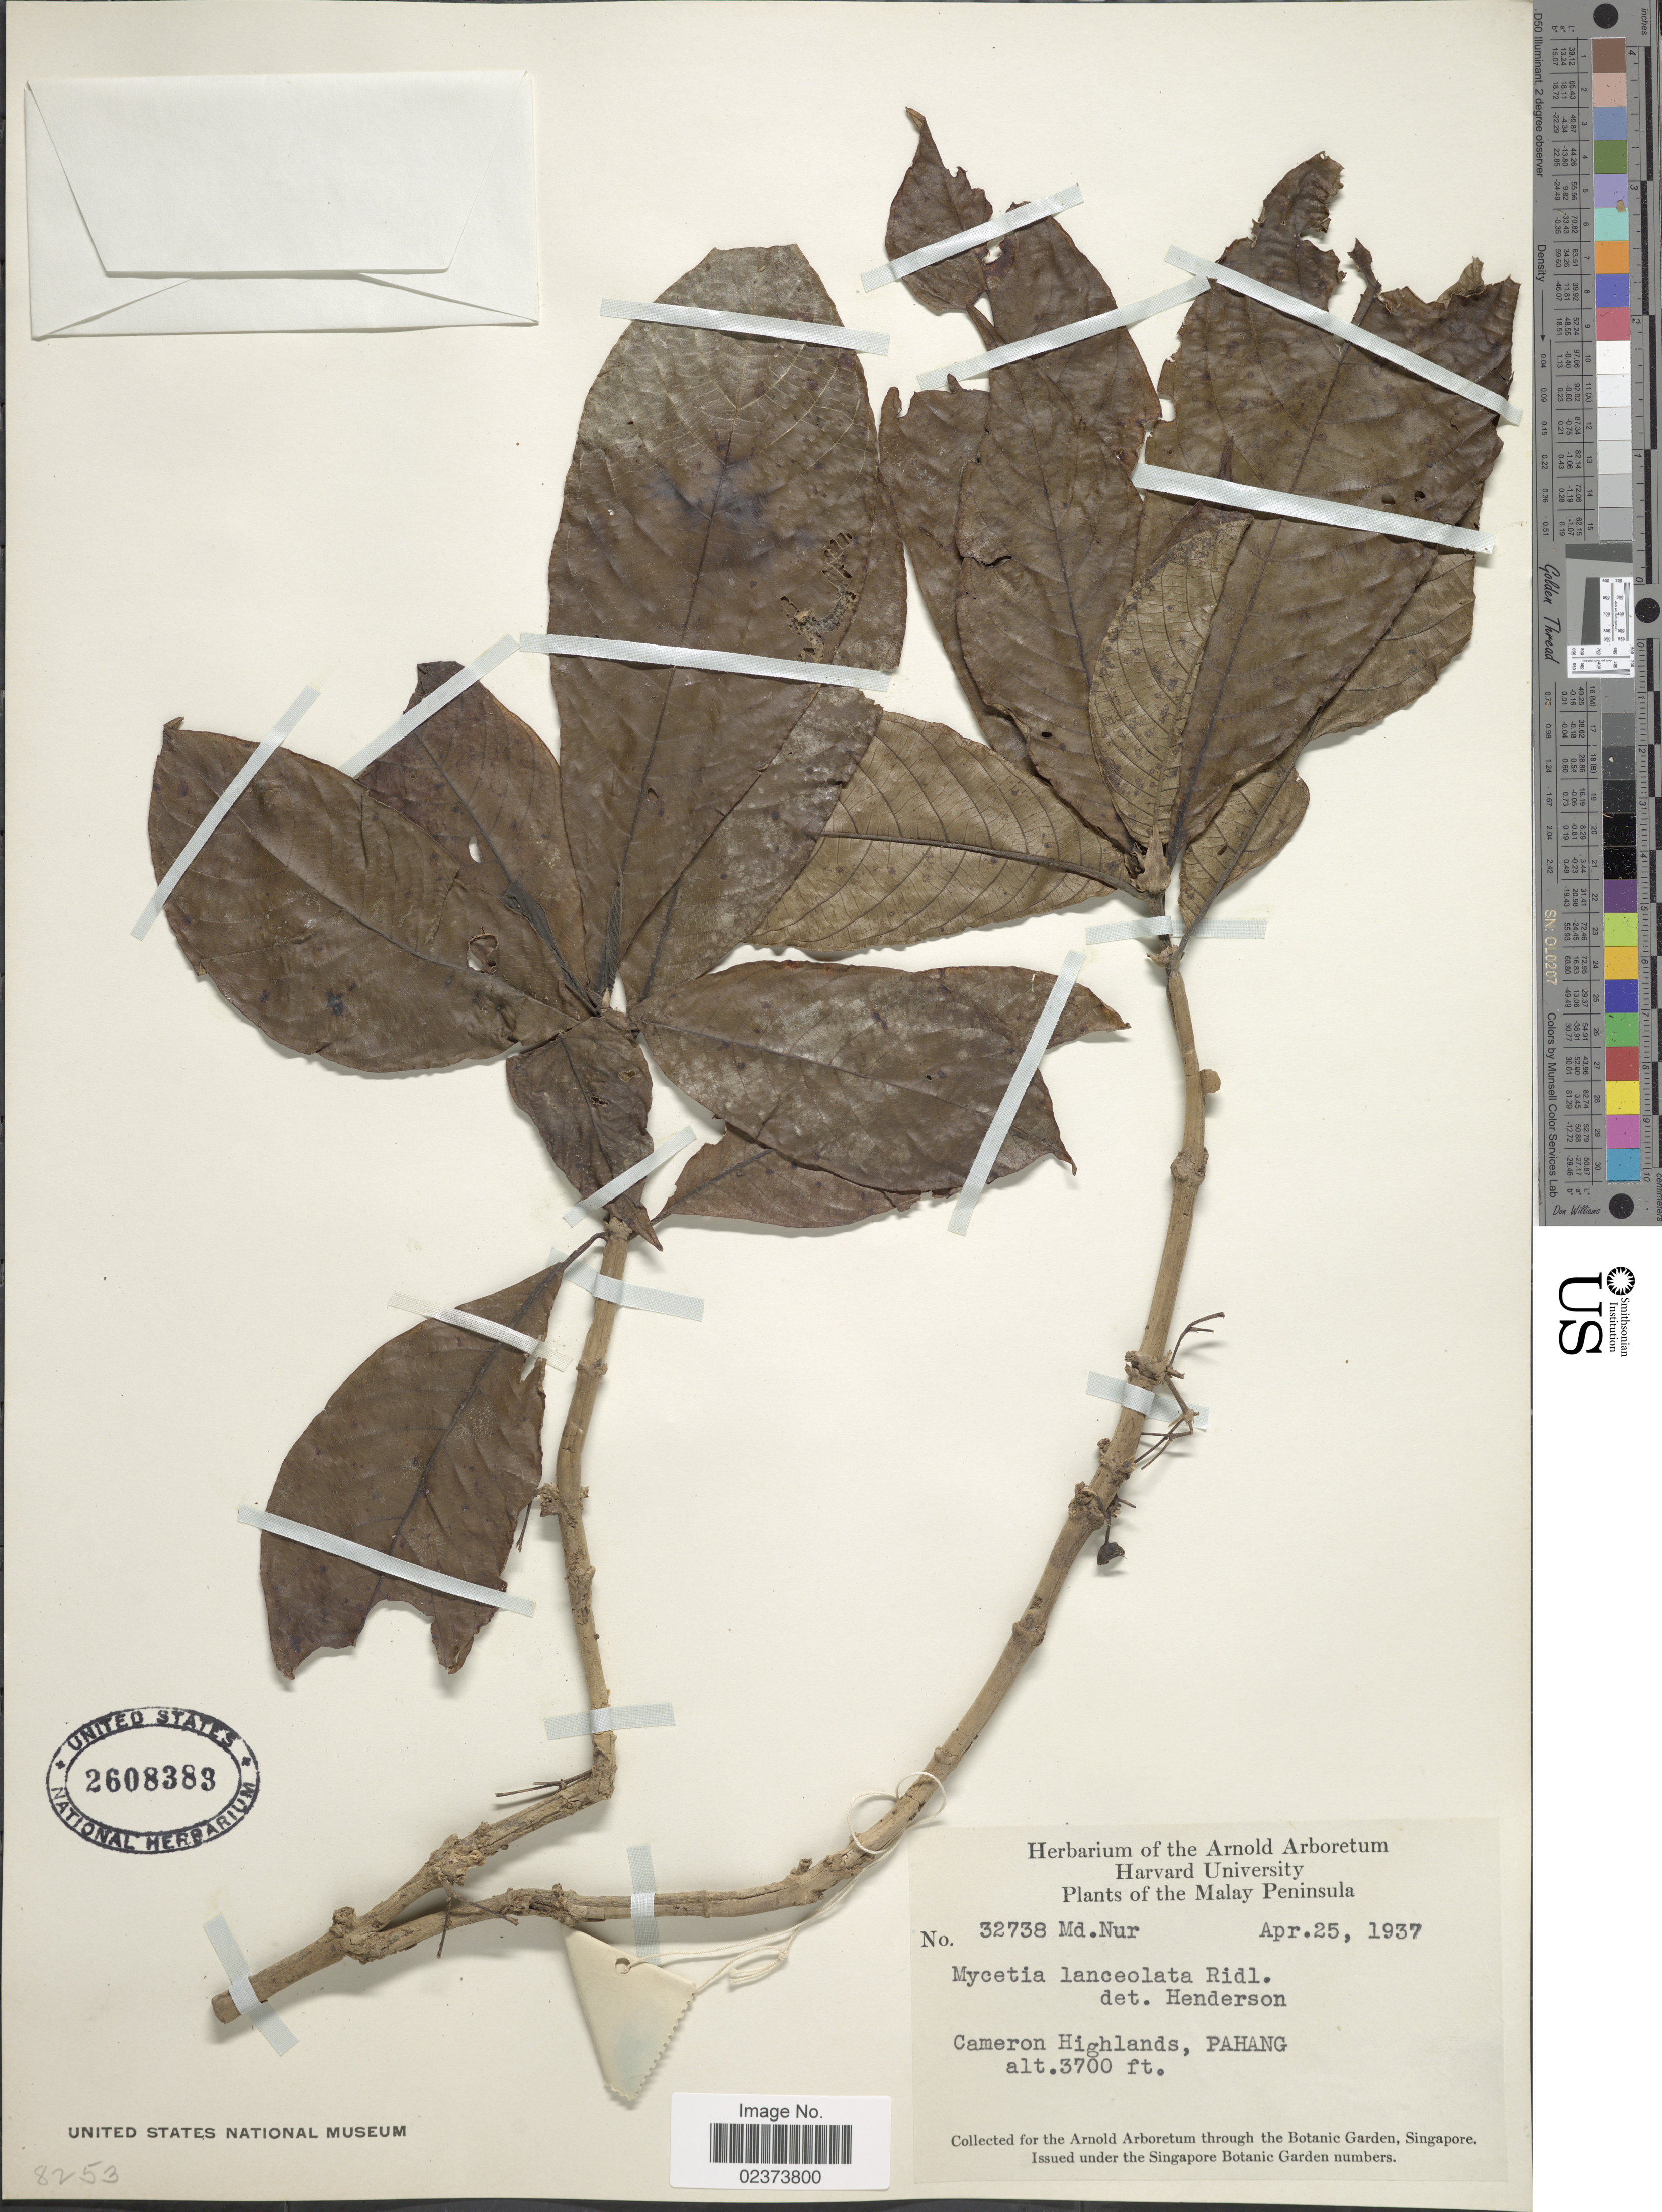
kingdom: Plantae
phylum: Tracheophyta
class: Magnoliopsida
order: Gentianales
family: Rubiaceae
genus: Mycetia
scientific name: Mycetia lanceolata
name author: (Miq.) Kuntze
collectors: M. Nur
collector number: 32738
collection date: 1937-04-25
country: Malaysia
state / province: Pahang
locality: The Malay Peninsula, Cameron Highlands, Pahang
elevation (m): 1128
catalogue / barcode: US 2608383